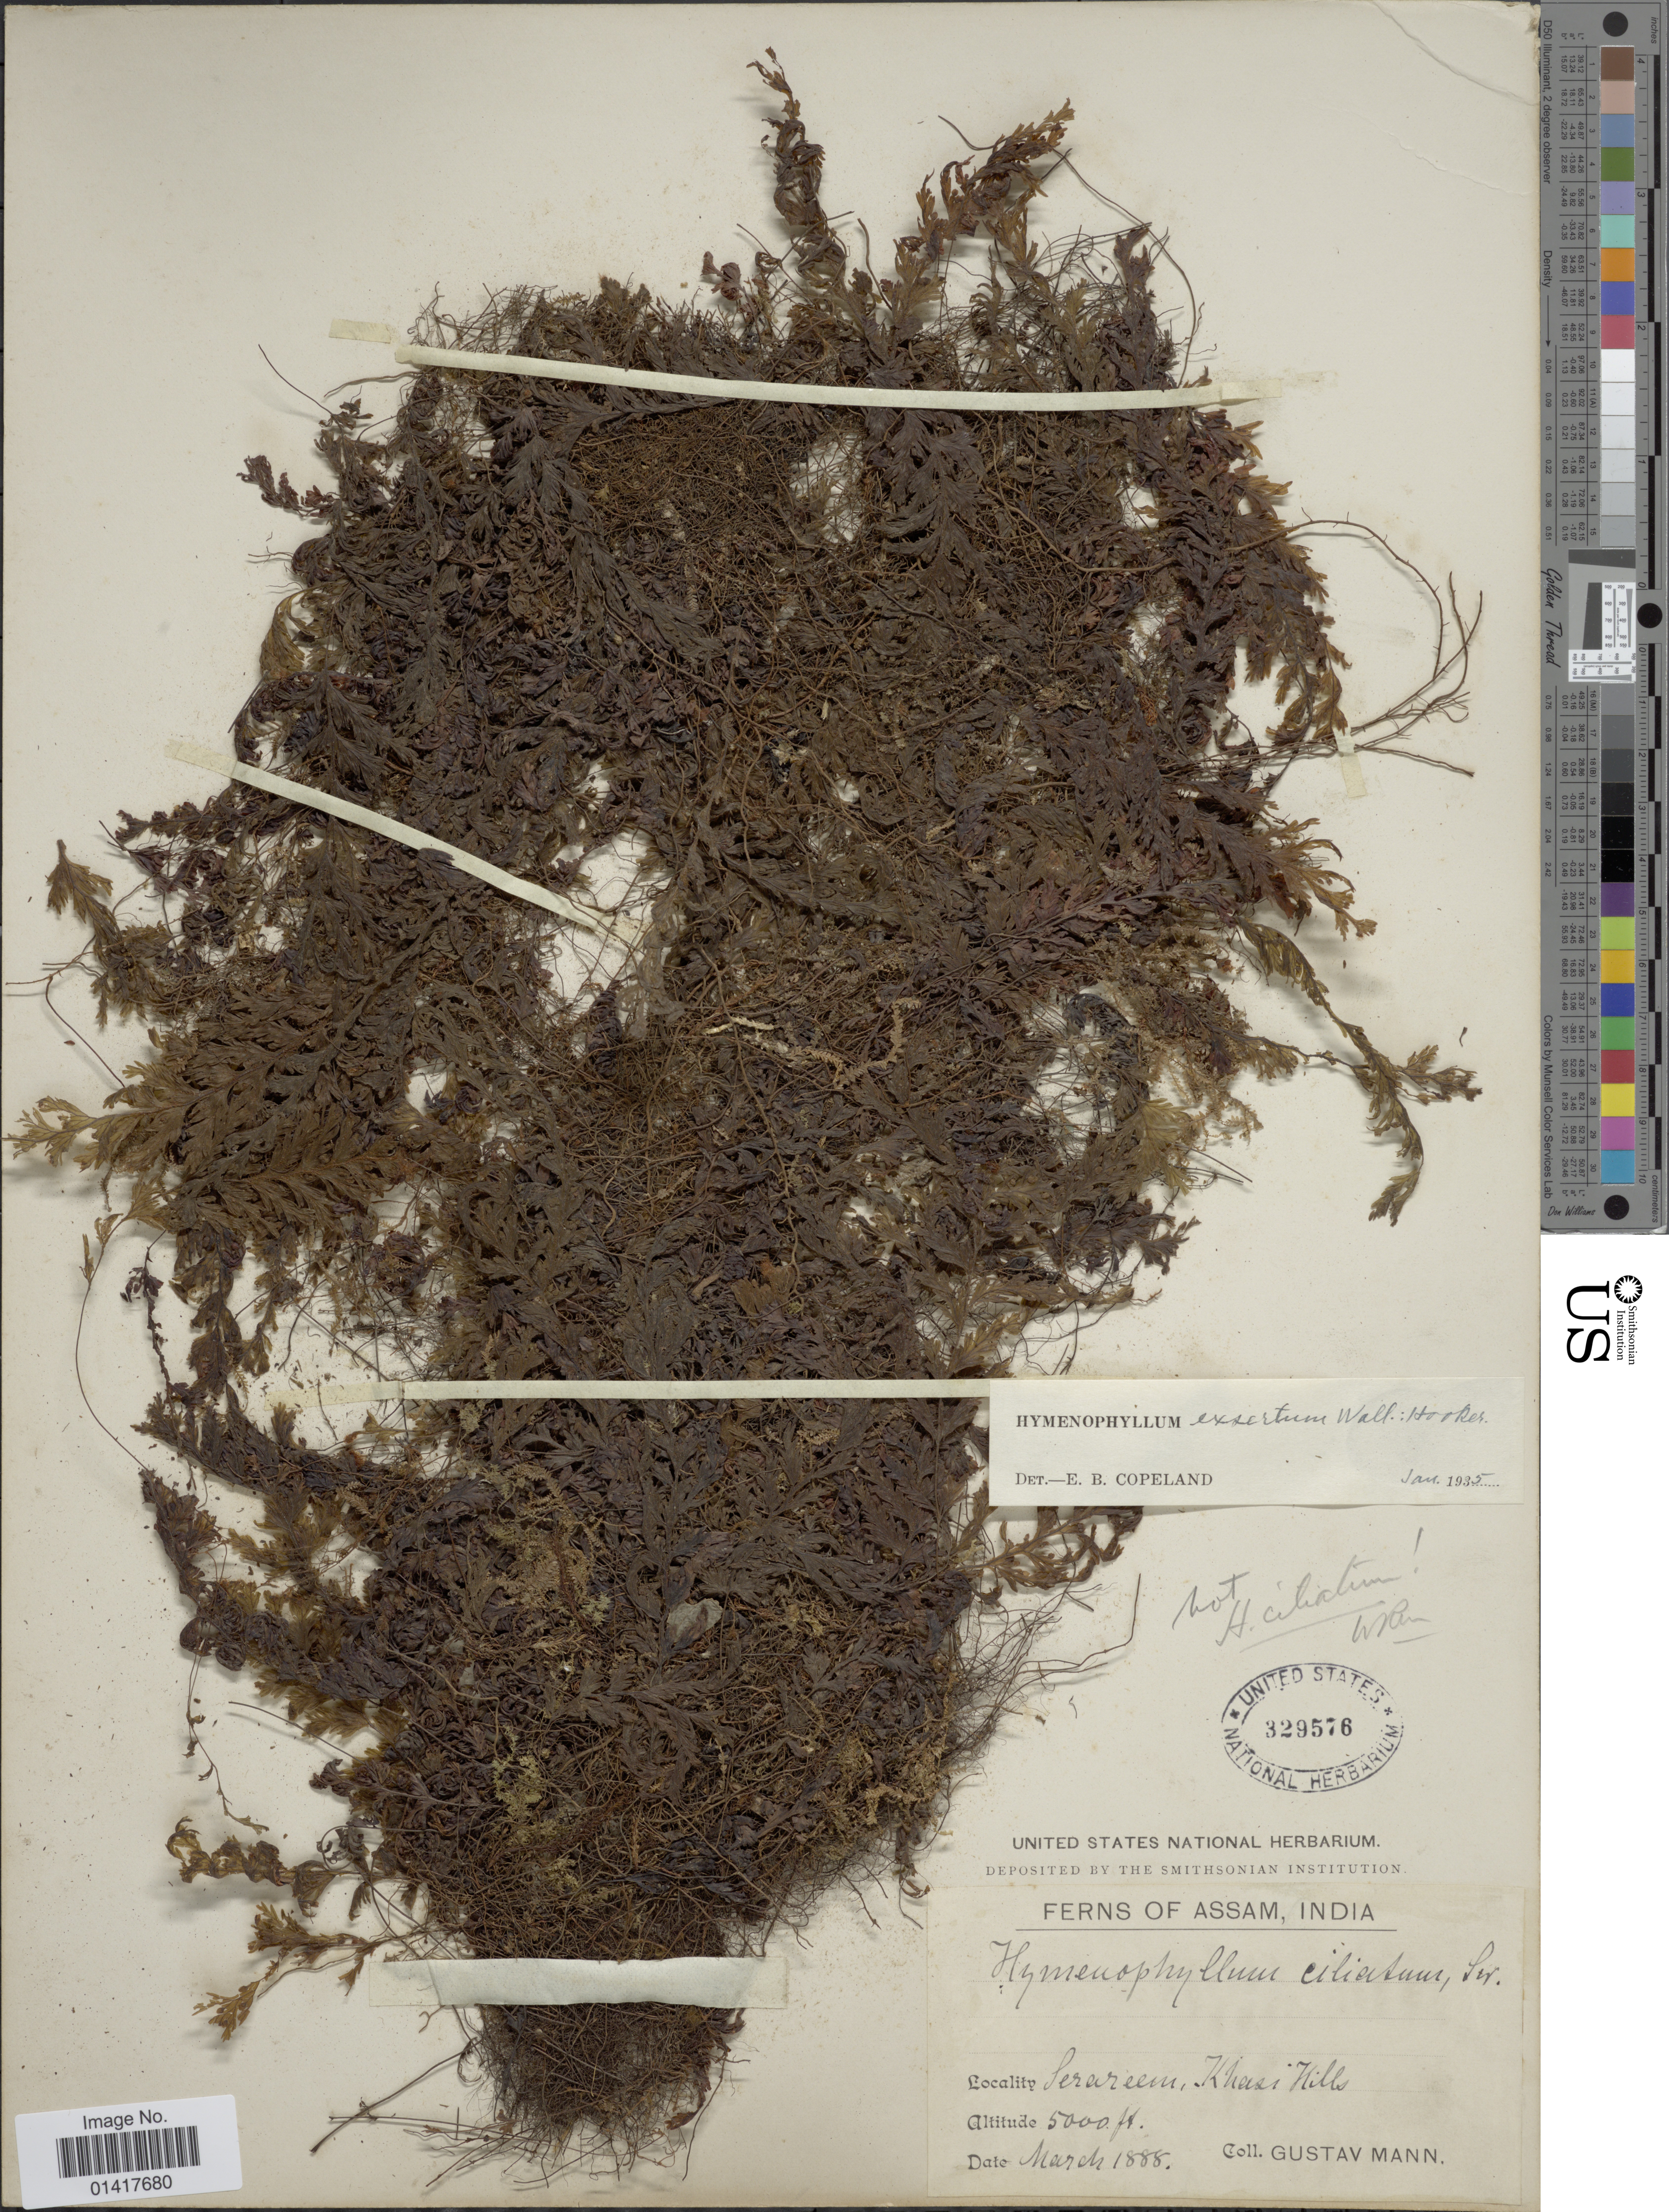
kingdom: Plantae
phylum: Tracheophyta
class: Polypodiopsida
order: Hymenophyllales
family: Hymenophyllaceae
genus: Hymenophyllum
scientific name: Hymenophyllum exsertum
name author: Wall. ex Hook.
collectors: G. Mann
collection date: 1888-03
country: India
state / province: Meghalaya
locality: Serareem, Khasi Hills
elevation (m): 1524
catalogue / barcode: US 329576